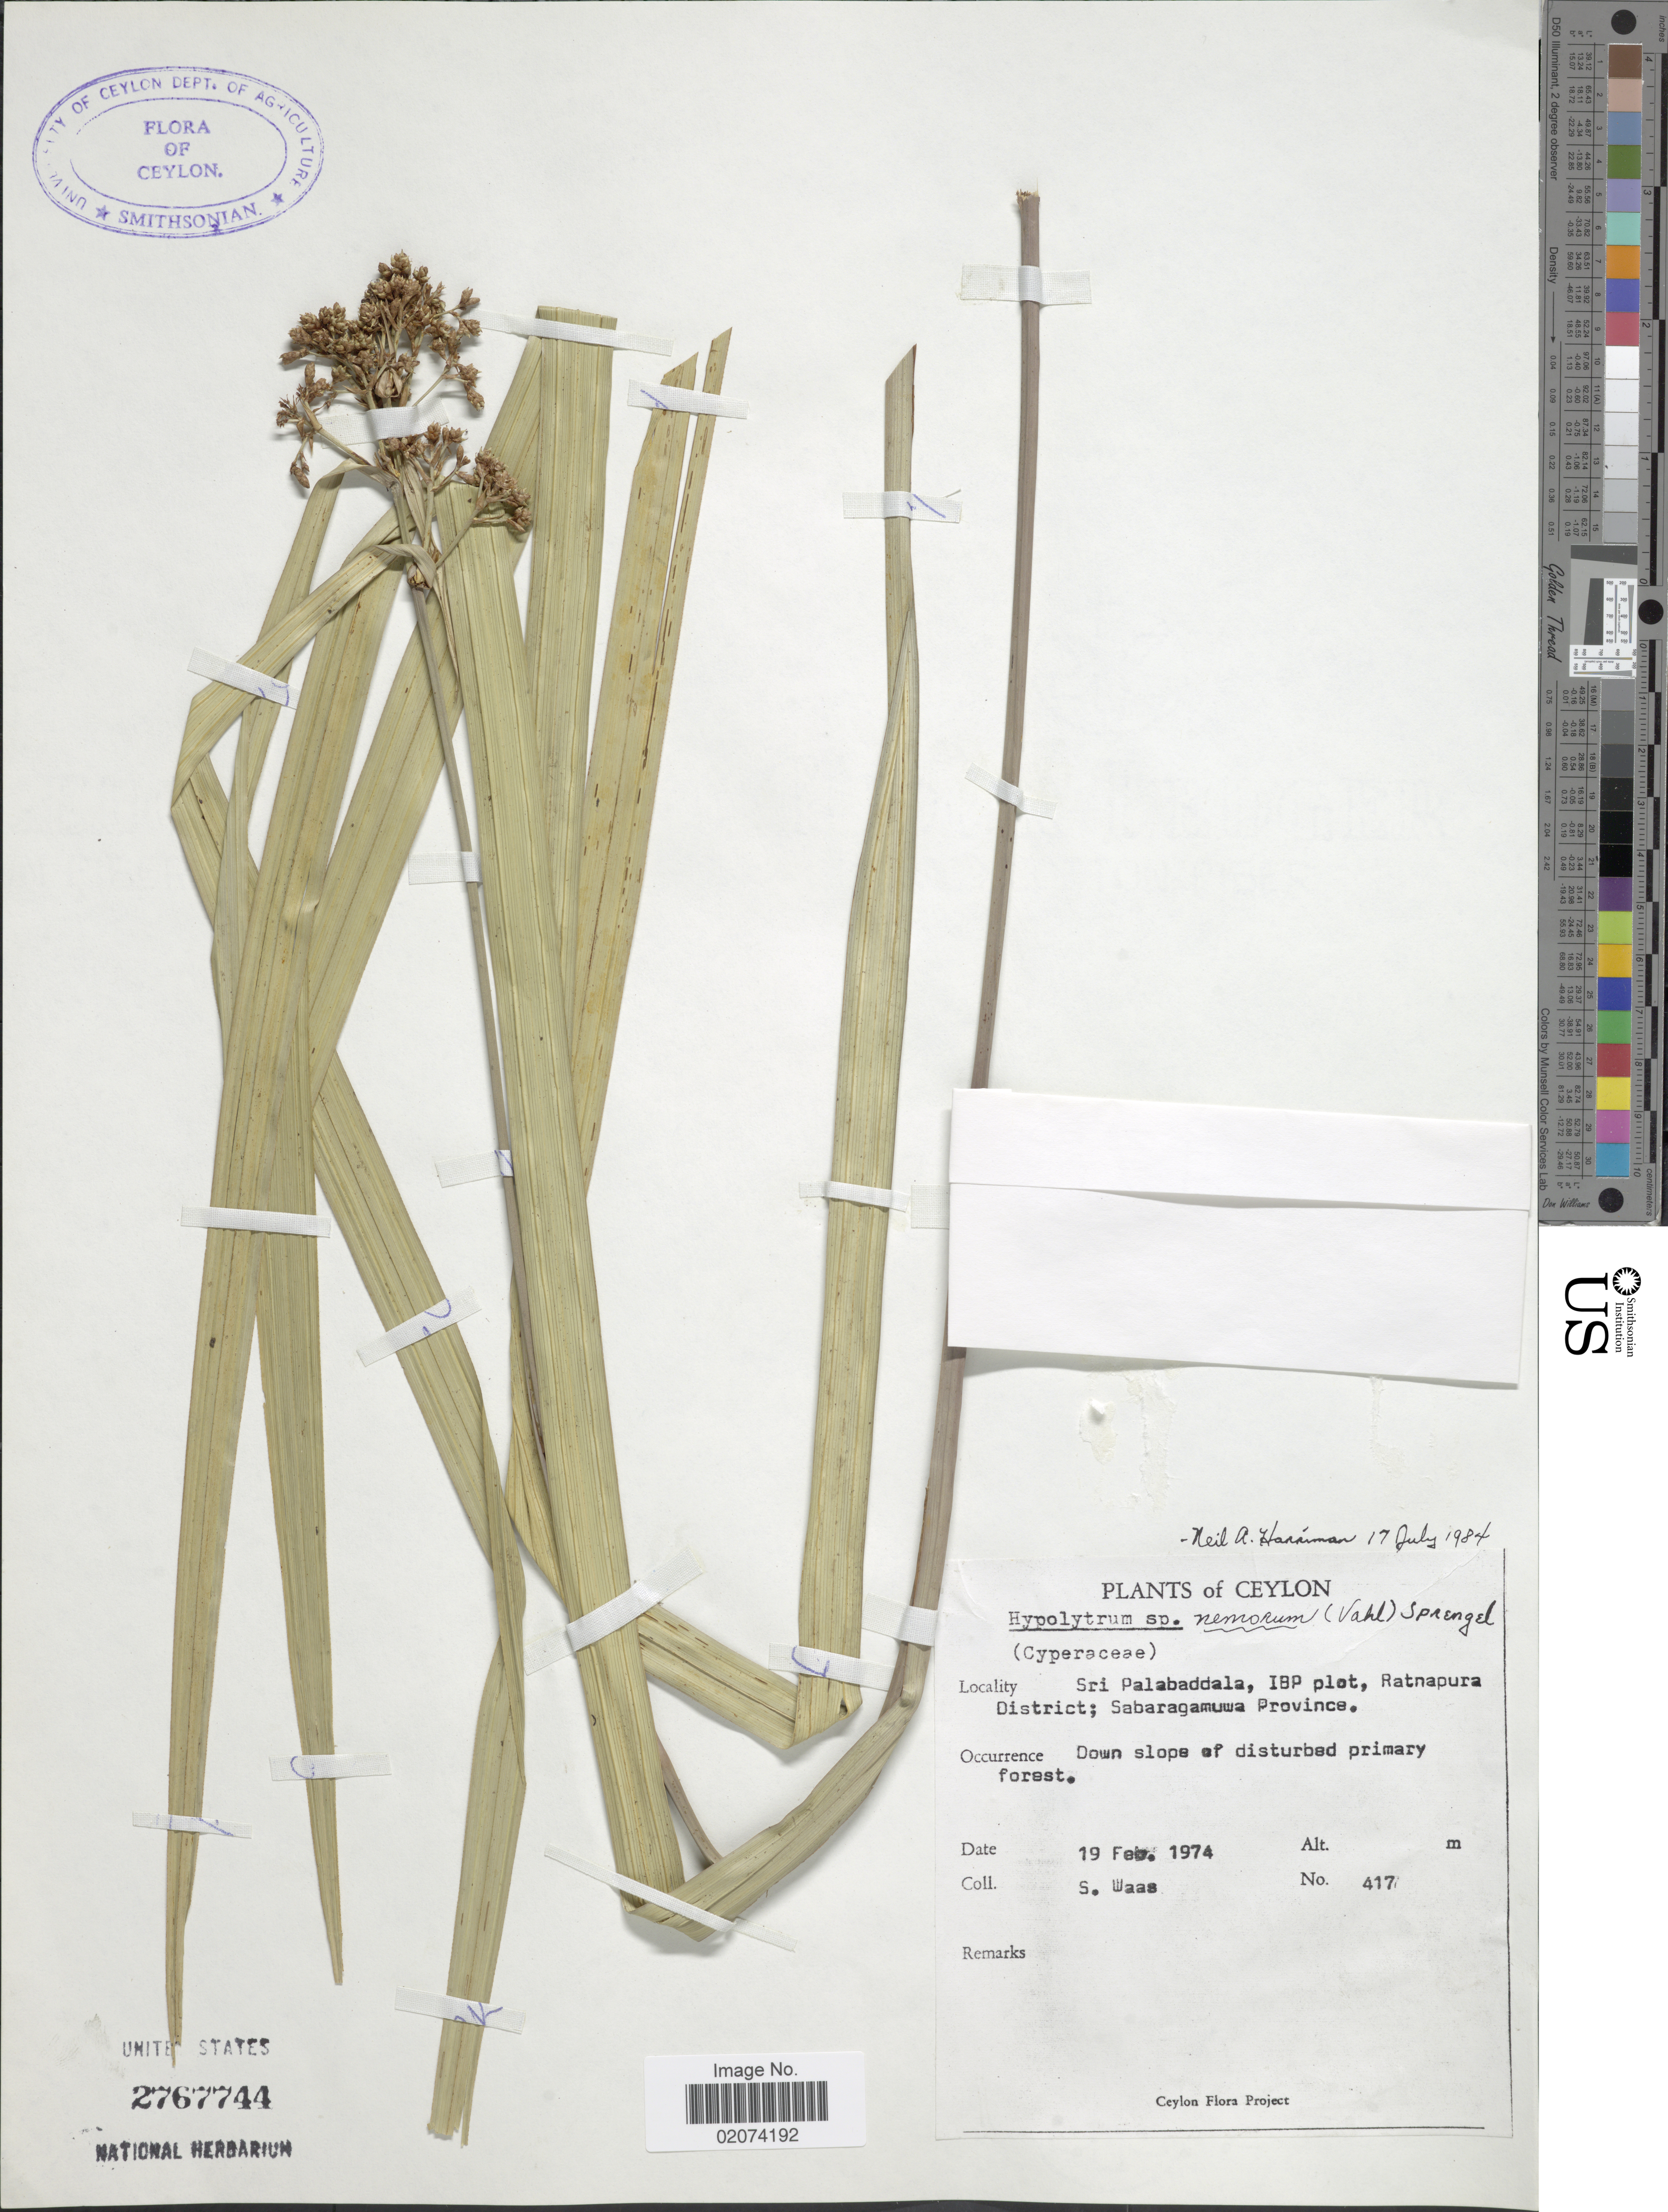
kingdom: Plantae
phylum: Tracheophyta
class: Liliopsida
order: Poales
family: Cyperaceae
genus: Hypolytrum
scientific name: Hypolytrum nemorum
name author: (Vahl) Spreng.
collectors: S. Waas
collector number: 417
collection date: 1974-02-19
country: Sri Lanka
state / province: Sabaragamuwa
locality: Ceylon. Sri Palabaddala, IBP plot, Ratnapura District, Sabaragamuwa Province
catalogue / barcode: US 2767744